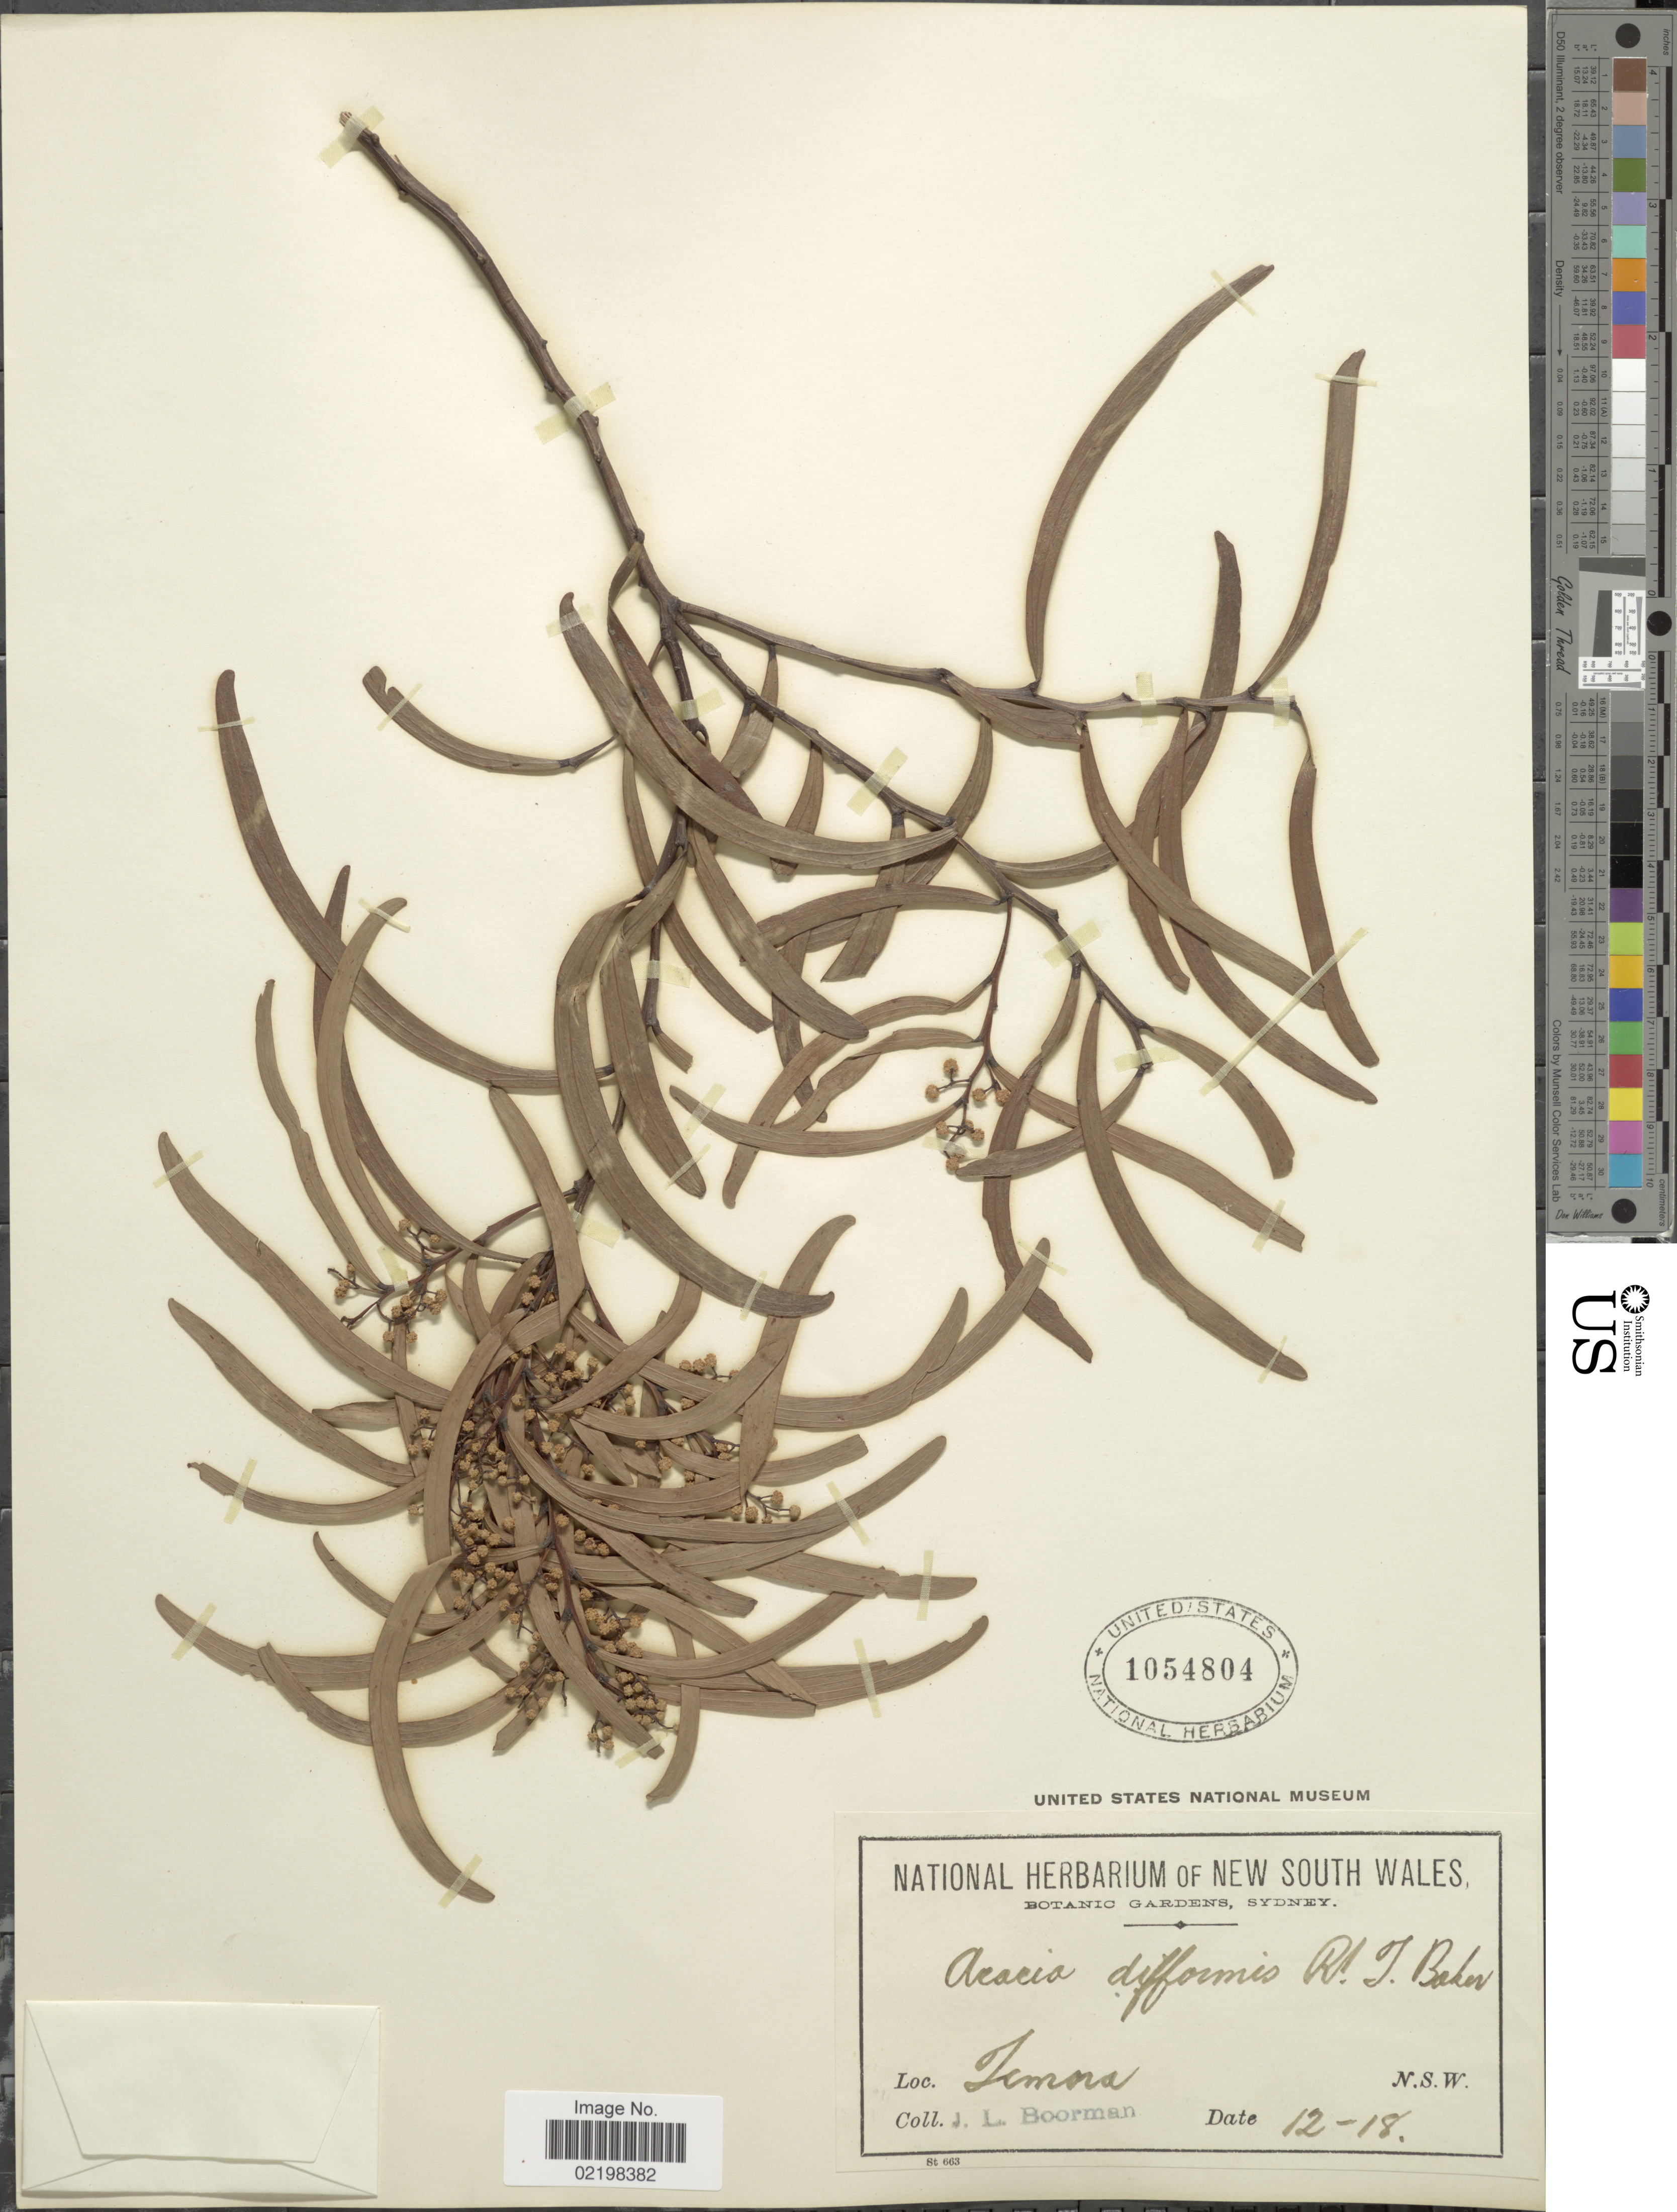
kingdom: Plantae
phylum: Tracheophyta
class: Magnoliopsida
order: Fabales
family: Fabaceae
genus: Acacia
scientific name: Acacia difformis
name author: R.T. Baker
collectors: J. Boorman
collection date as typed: Transcribed d/m/y: /12/18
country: Australia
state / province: New South Wales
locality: Temora, N.S.W.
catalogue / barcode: US 1054804